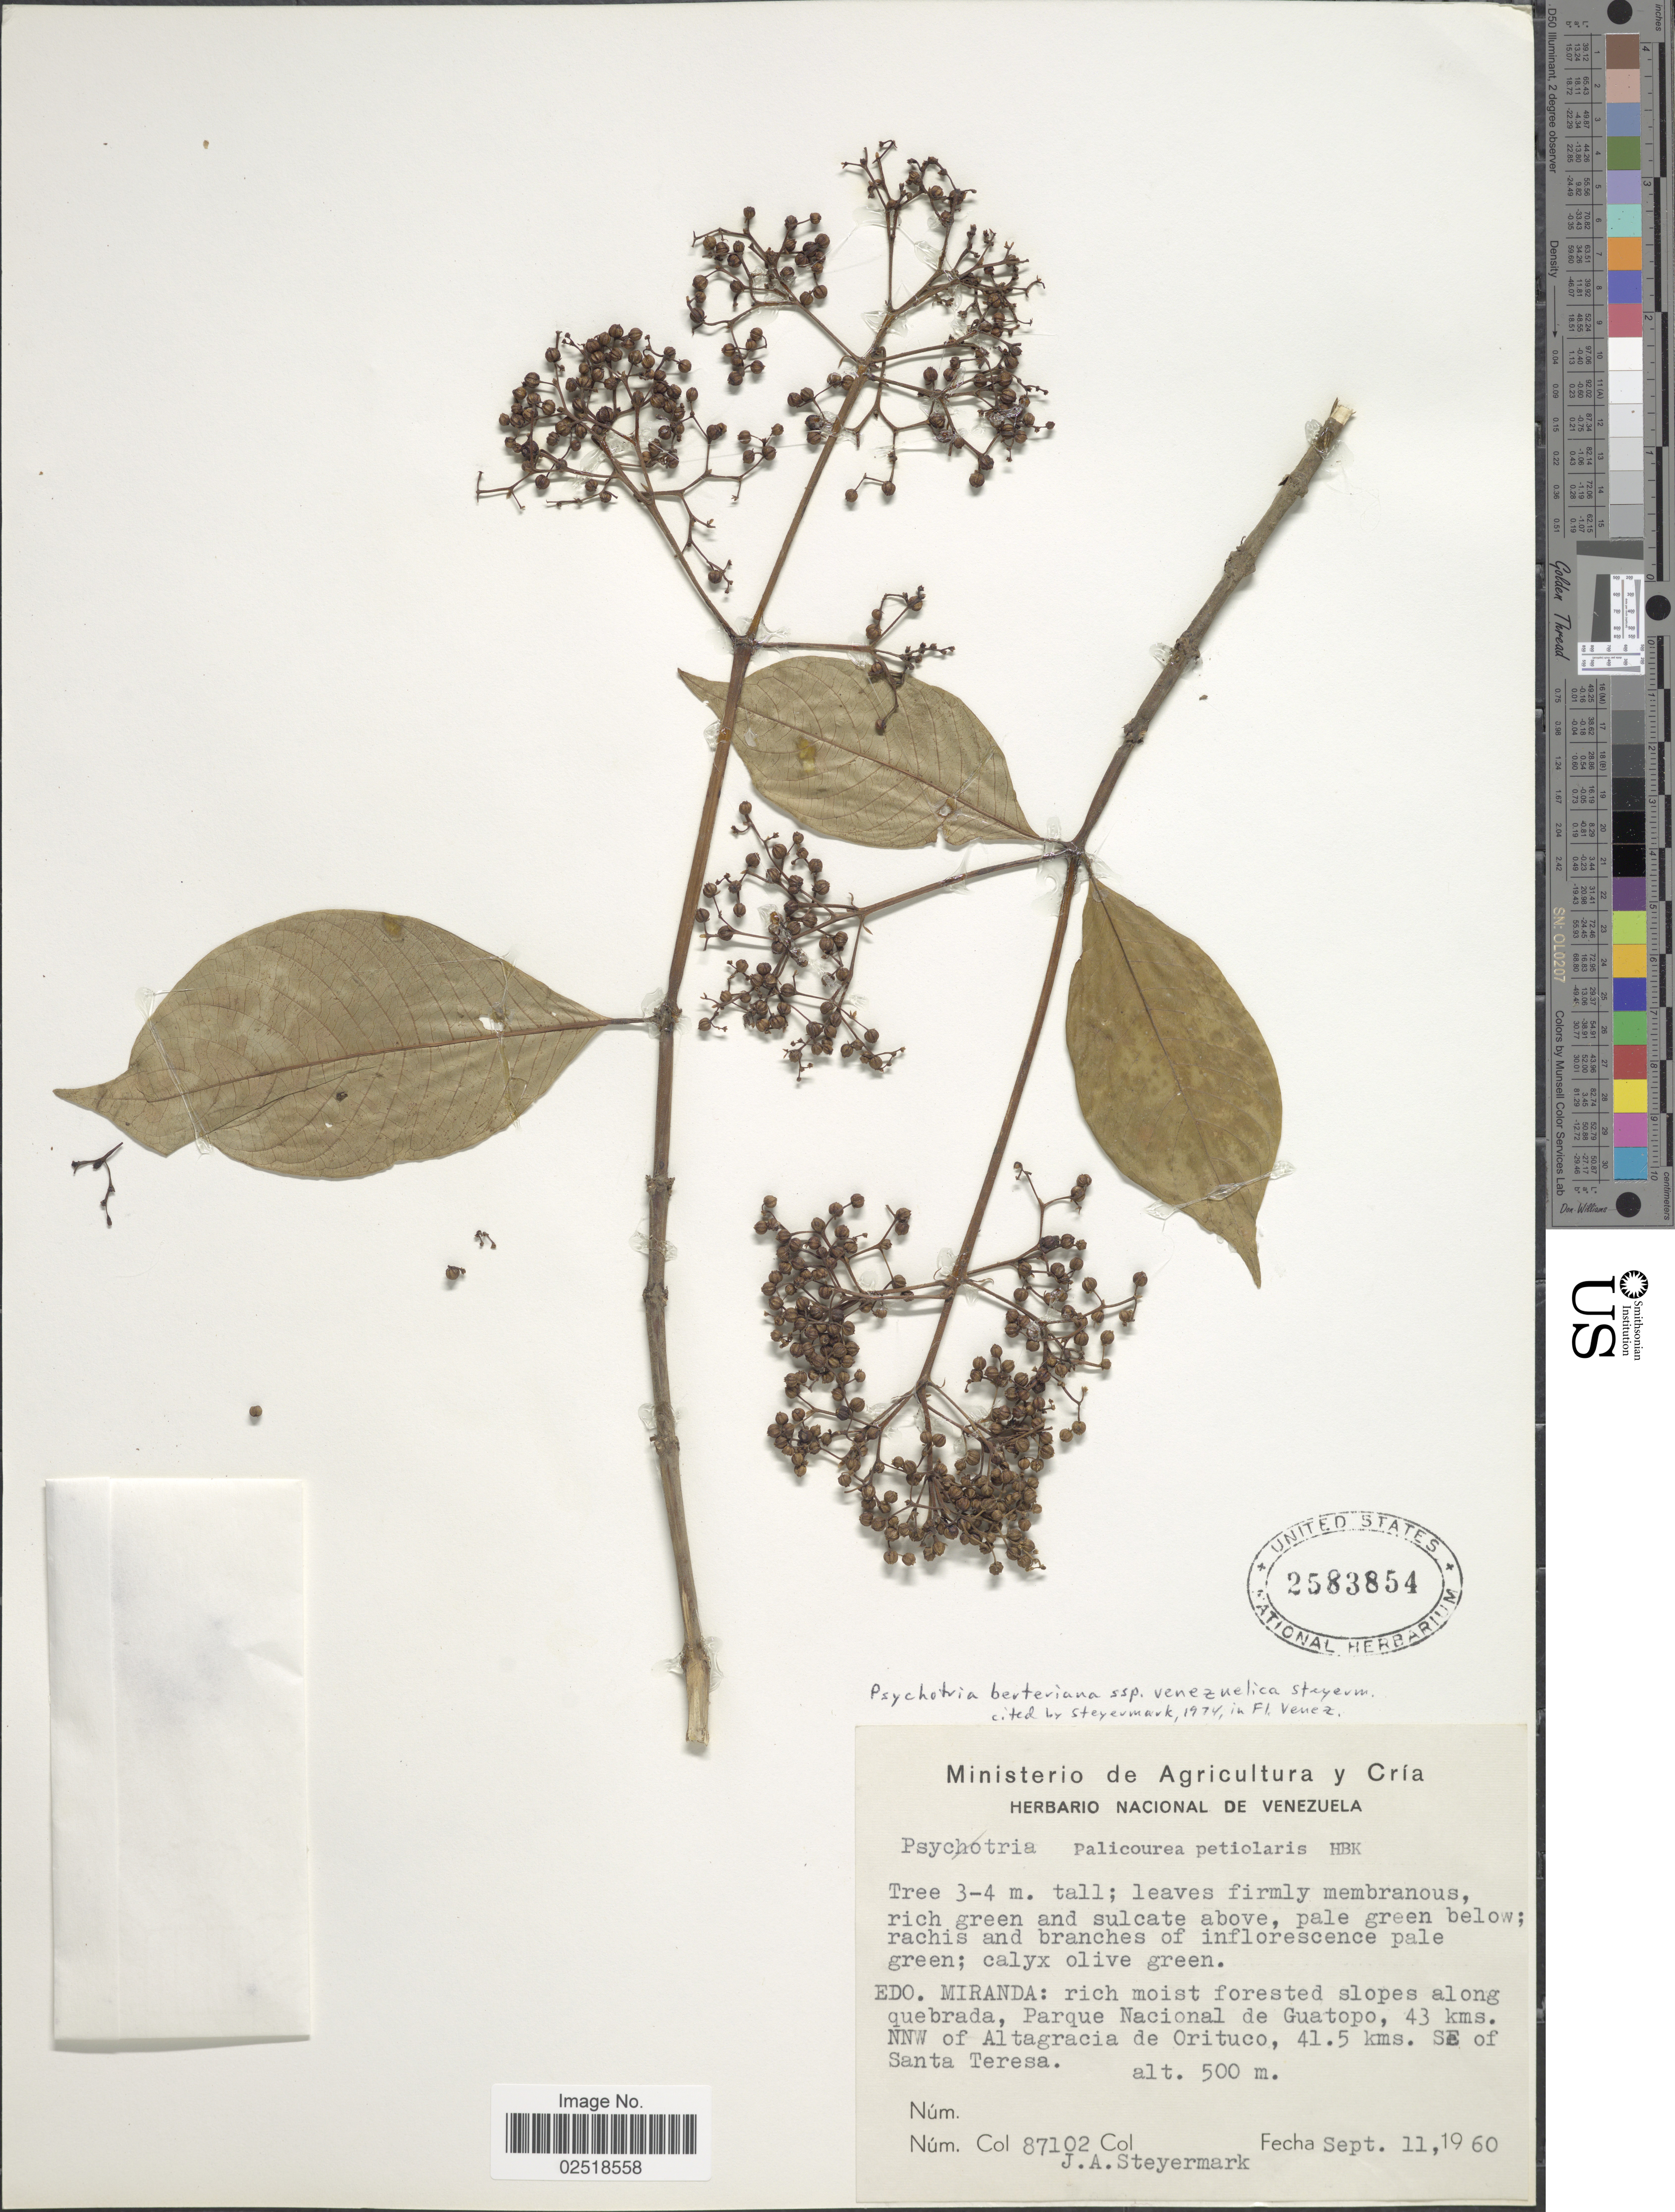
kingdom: Plantae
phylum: Tracheophyta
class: Magnoliopsida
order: Gentianales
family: Rubiaceae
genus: Psychotria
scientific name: Psychotria berteroana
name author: DC.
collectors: J. Steyermark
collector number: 87102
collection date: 1960-09-11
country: Venezuela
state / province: Miranda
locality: Rich moist foreste slopes along quebrada, Parque Nacional de Guatopo, 43 kms NNW of Altagracia de Orituco, 41.5 kms SE of Santa Teresa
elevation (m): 500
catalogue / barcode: US 2583854